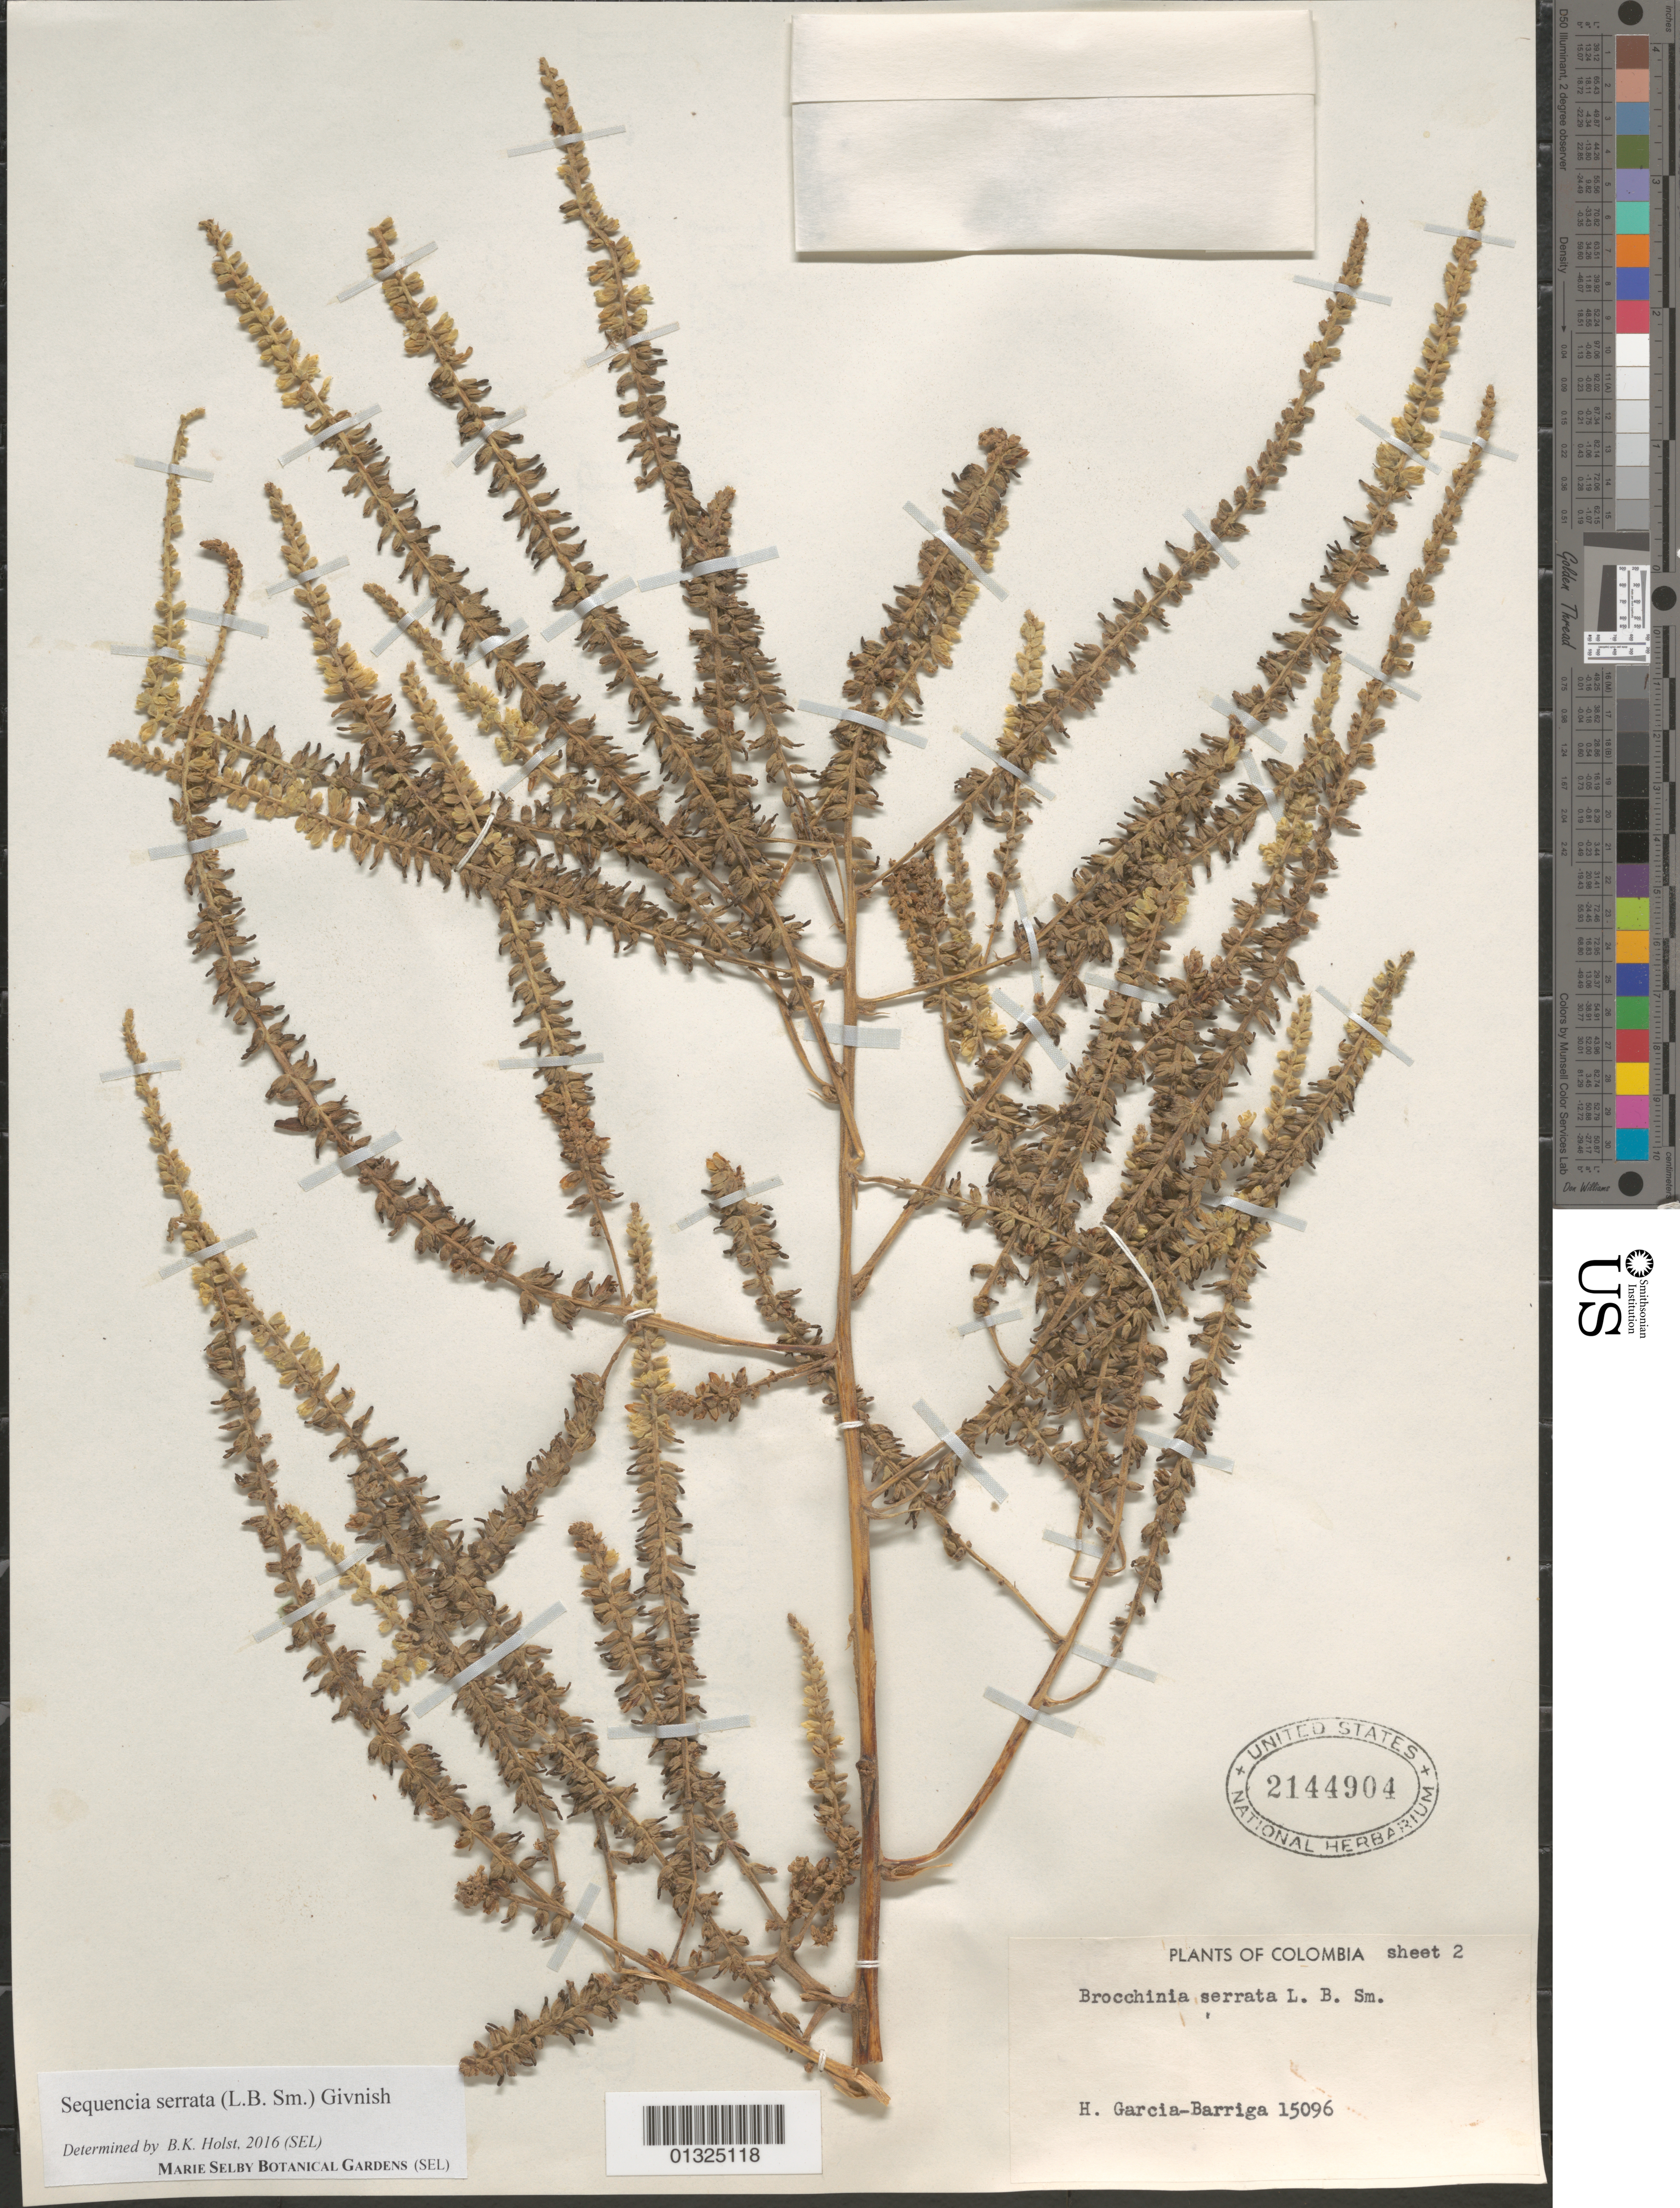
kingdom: Plantae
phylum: Tracheophyta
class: Liliopsida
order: Poales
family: Bromeliaceae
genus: Sequencia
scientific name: Sequencia serrata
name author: (L.B. Sm.) Givnish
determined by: Holst, Bruce K.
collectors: H. García Barriga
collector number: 15096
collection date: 1952-11-02/1952-11-04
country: Colombia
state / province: Vaupés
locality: Rio Kubiyú, Cerro de Cañeda (Sabanas)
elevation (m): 380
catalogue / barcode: US 2144904